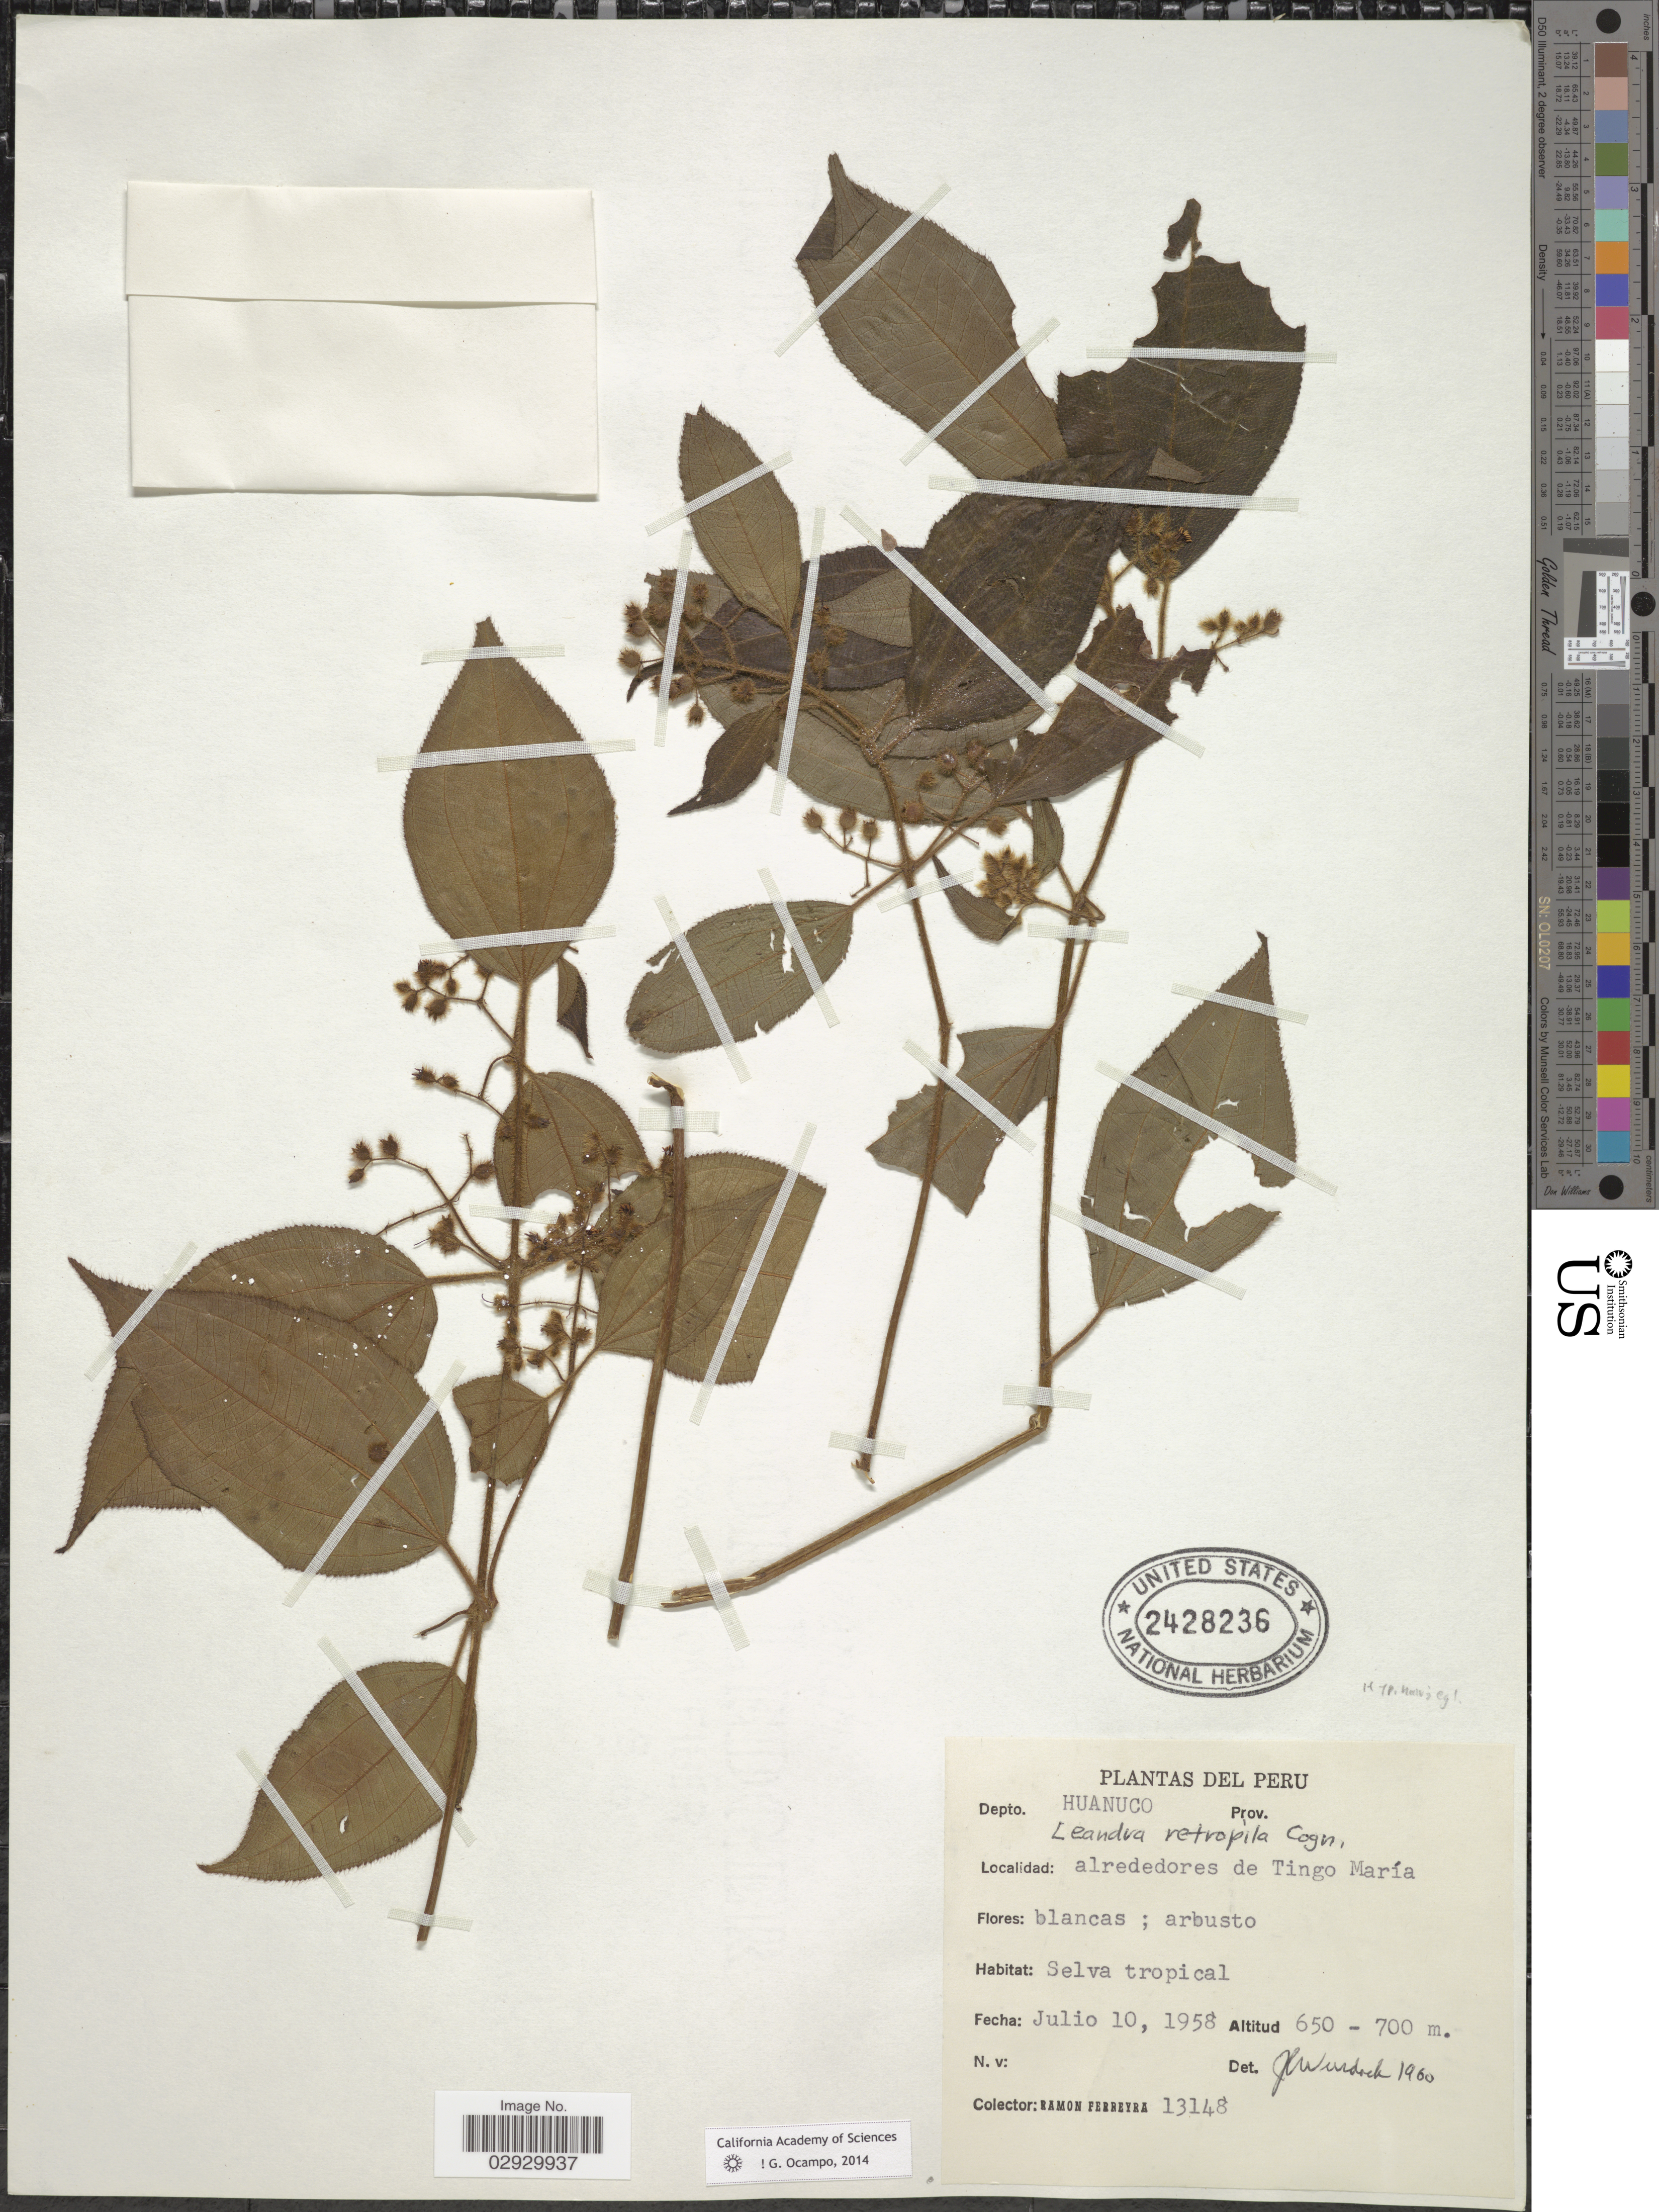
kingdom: Plantae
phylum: Tracheophyta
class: Magnoliopsida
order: Myrtales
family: Melastomataceae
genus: Leandra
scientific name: Leandra retropila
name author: Cogn.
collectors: R. A. Ferreyra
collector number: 13148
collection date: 1958-07-10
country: Peru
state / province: Huánuco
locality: Depto. Huanuco, alrededores de Tingo María.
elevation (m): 650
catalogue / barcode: US 2428236